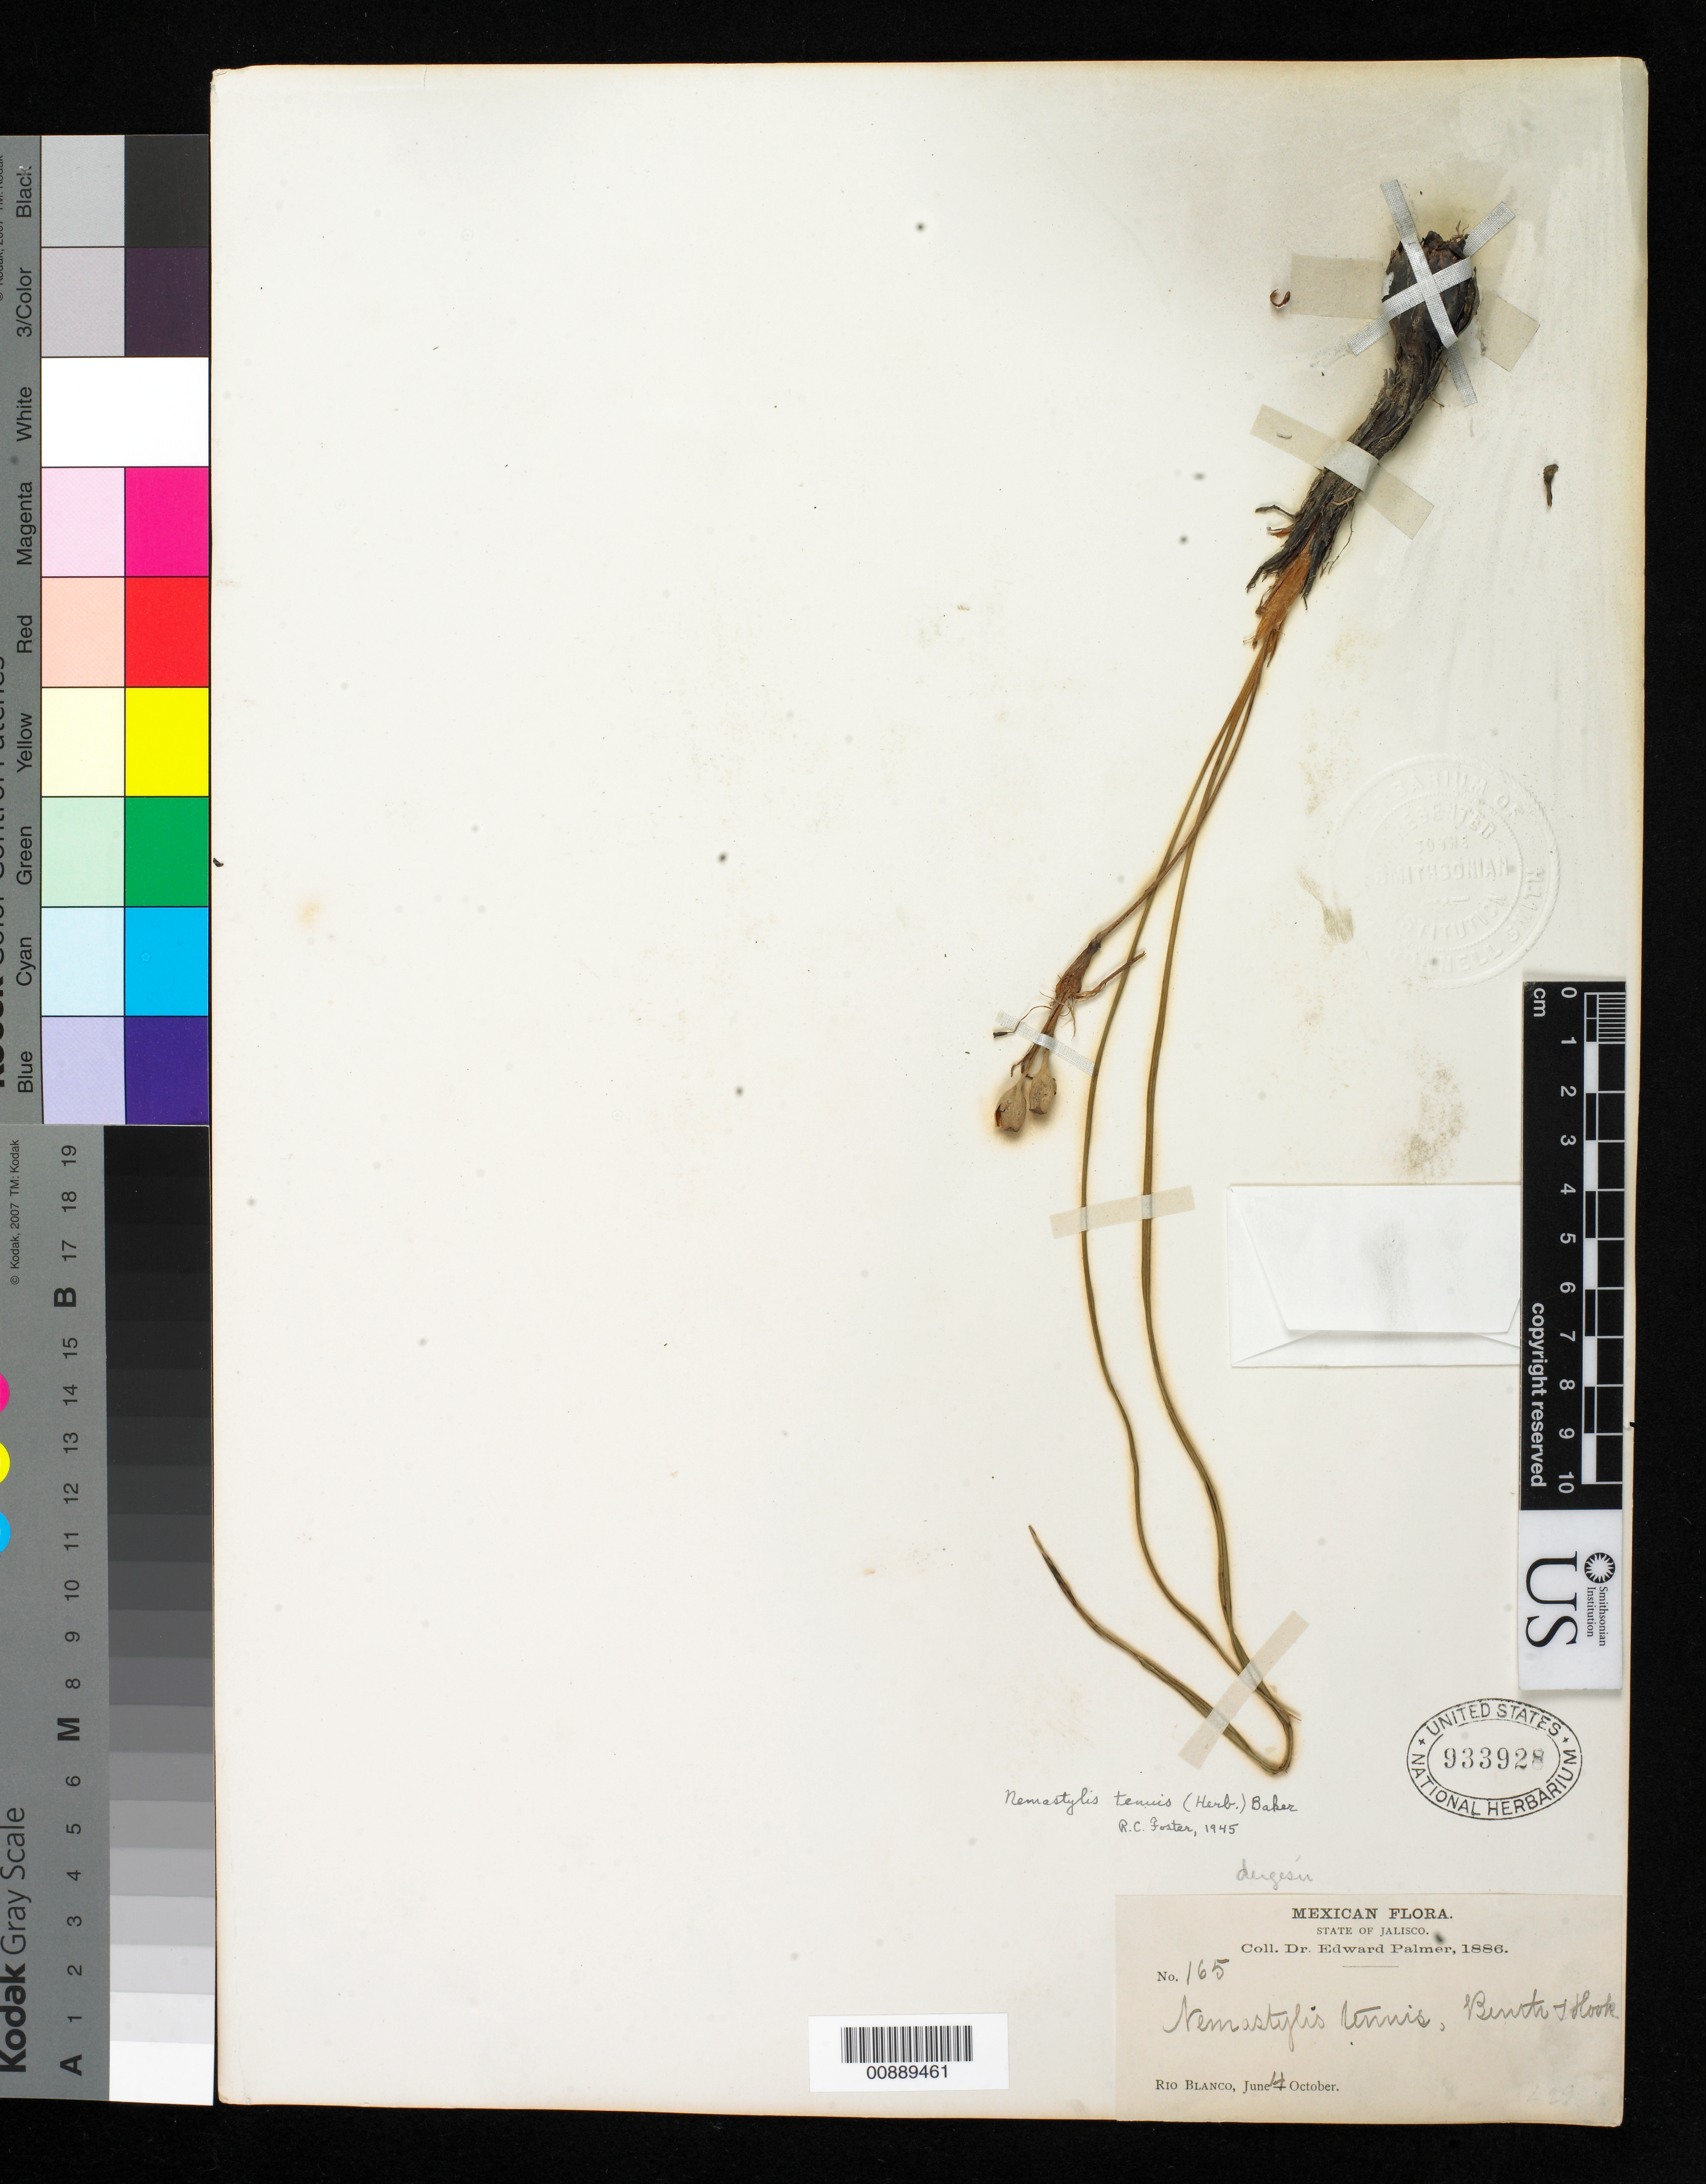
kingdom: Plantae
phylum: Tracheophyta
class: Liliopsida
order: Asparagales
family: Iridaceae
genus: Nemastylis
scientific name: Nemastylis tenuis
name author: (Herb.) S. Watson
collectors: E. Palmer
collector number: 165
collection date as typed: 04 Jun 1886 to -- Oct 1886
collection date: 1886-06-04/1886-10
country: Mexico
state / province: Jalisco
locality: Río Blanco, Jalisco.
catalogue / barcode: US 933928